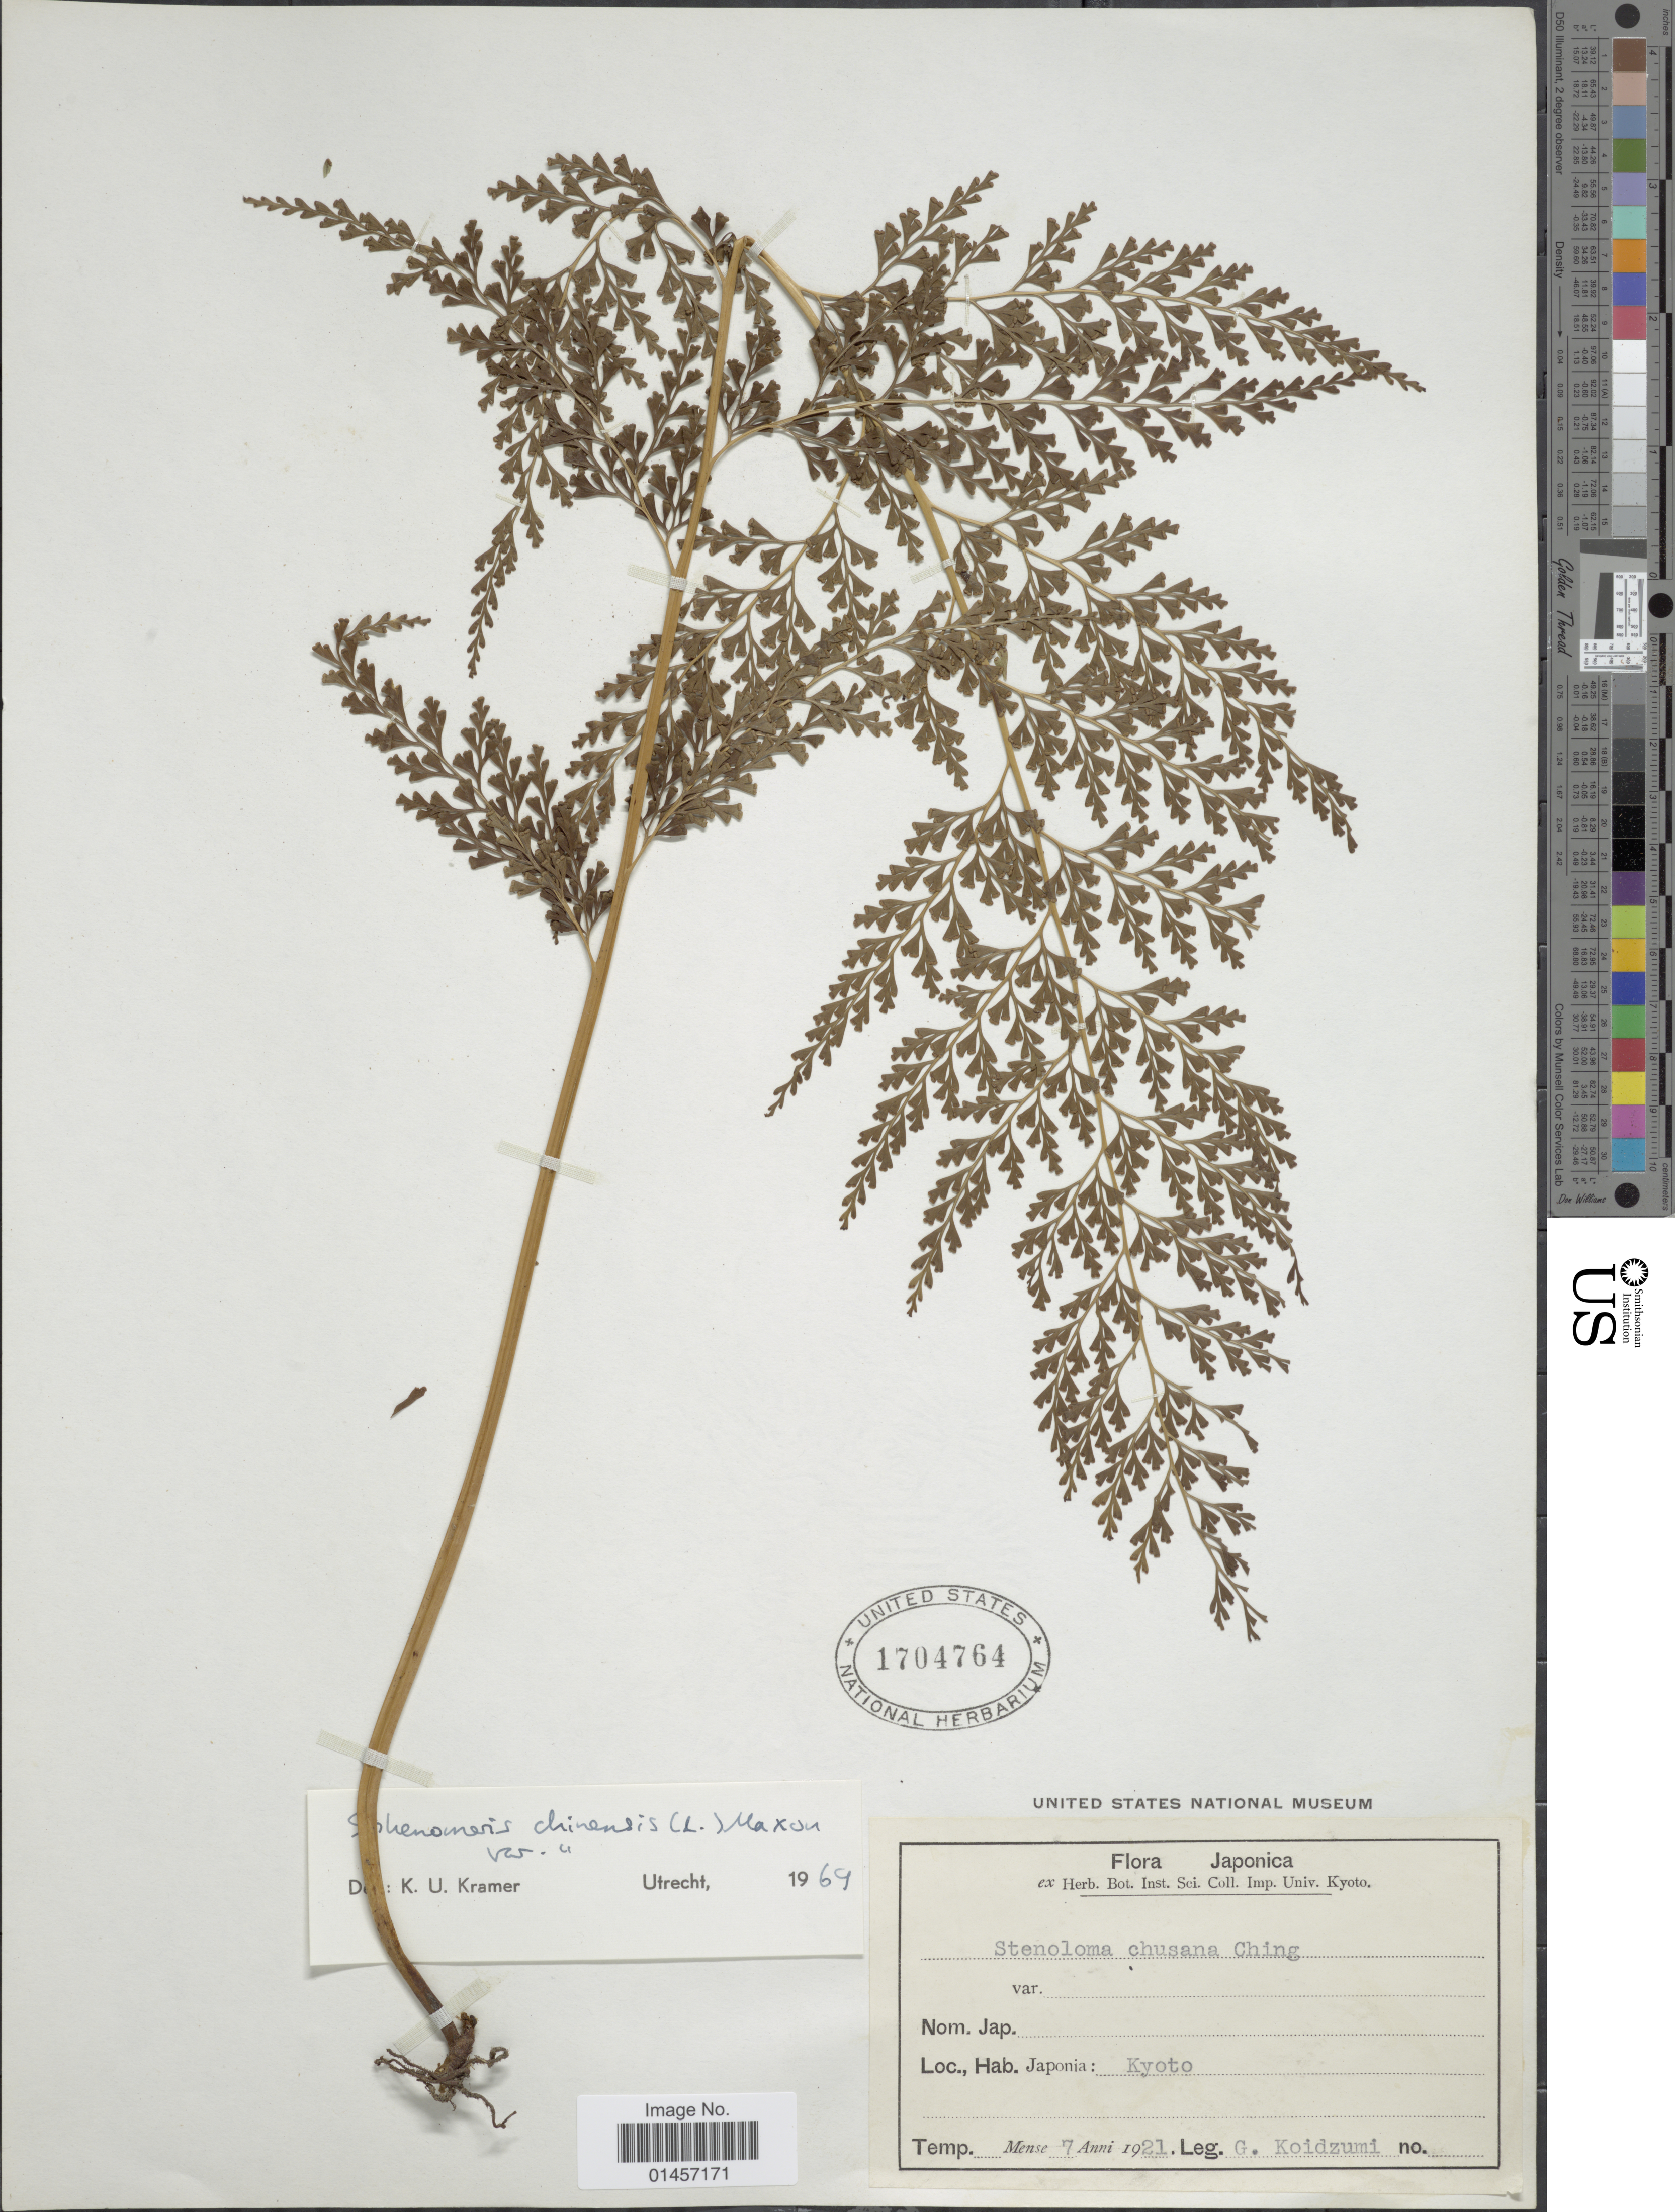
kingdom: Plantae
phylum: Tracheophyta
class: Polypodiopsida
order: Polypodiales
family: Lindsaeaceae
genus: Sphenomeris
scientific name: Sphenomeris chinensis var. chinensis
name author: (L.) Maxon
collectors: G. Koidzumi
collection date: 1921-07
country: Japan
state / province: Kyoto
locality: Japonia, Kyoto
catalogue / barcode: US 1704764